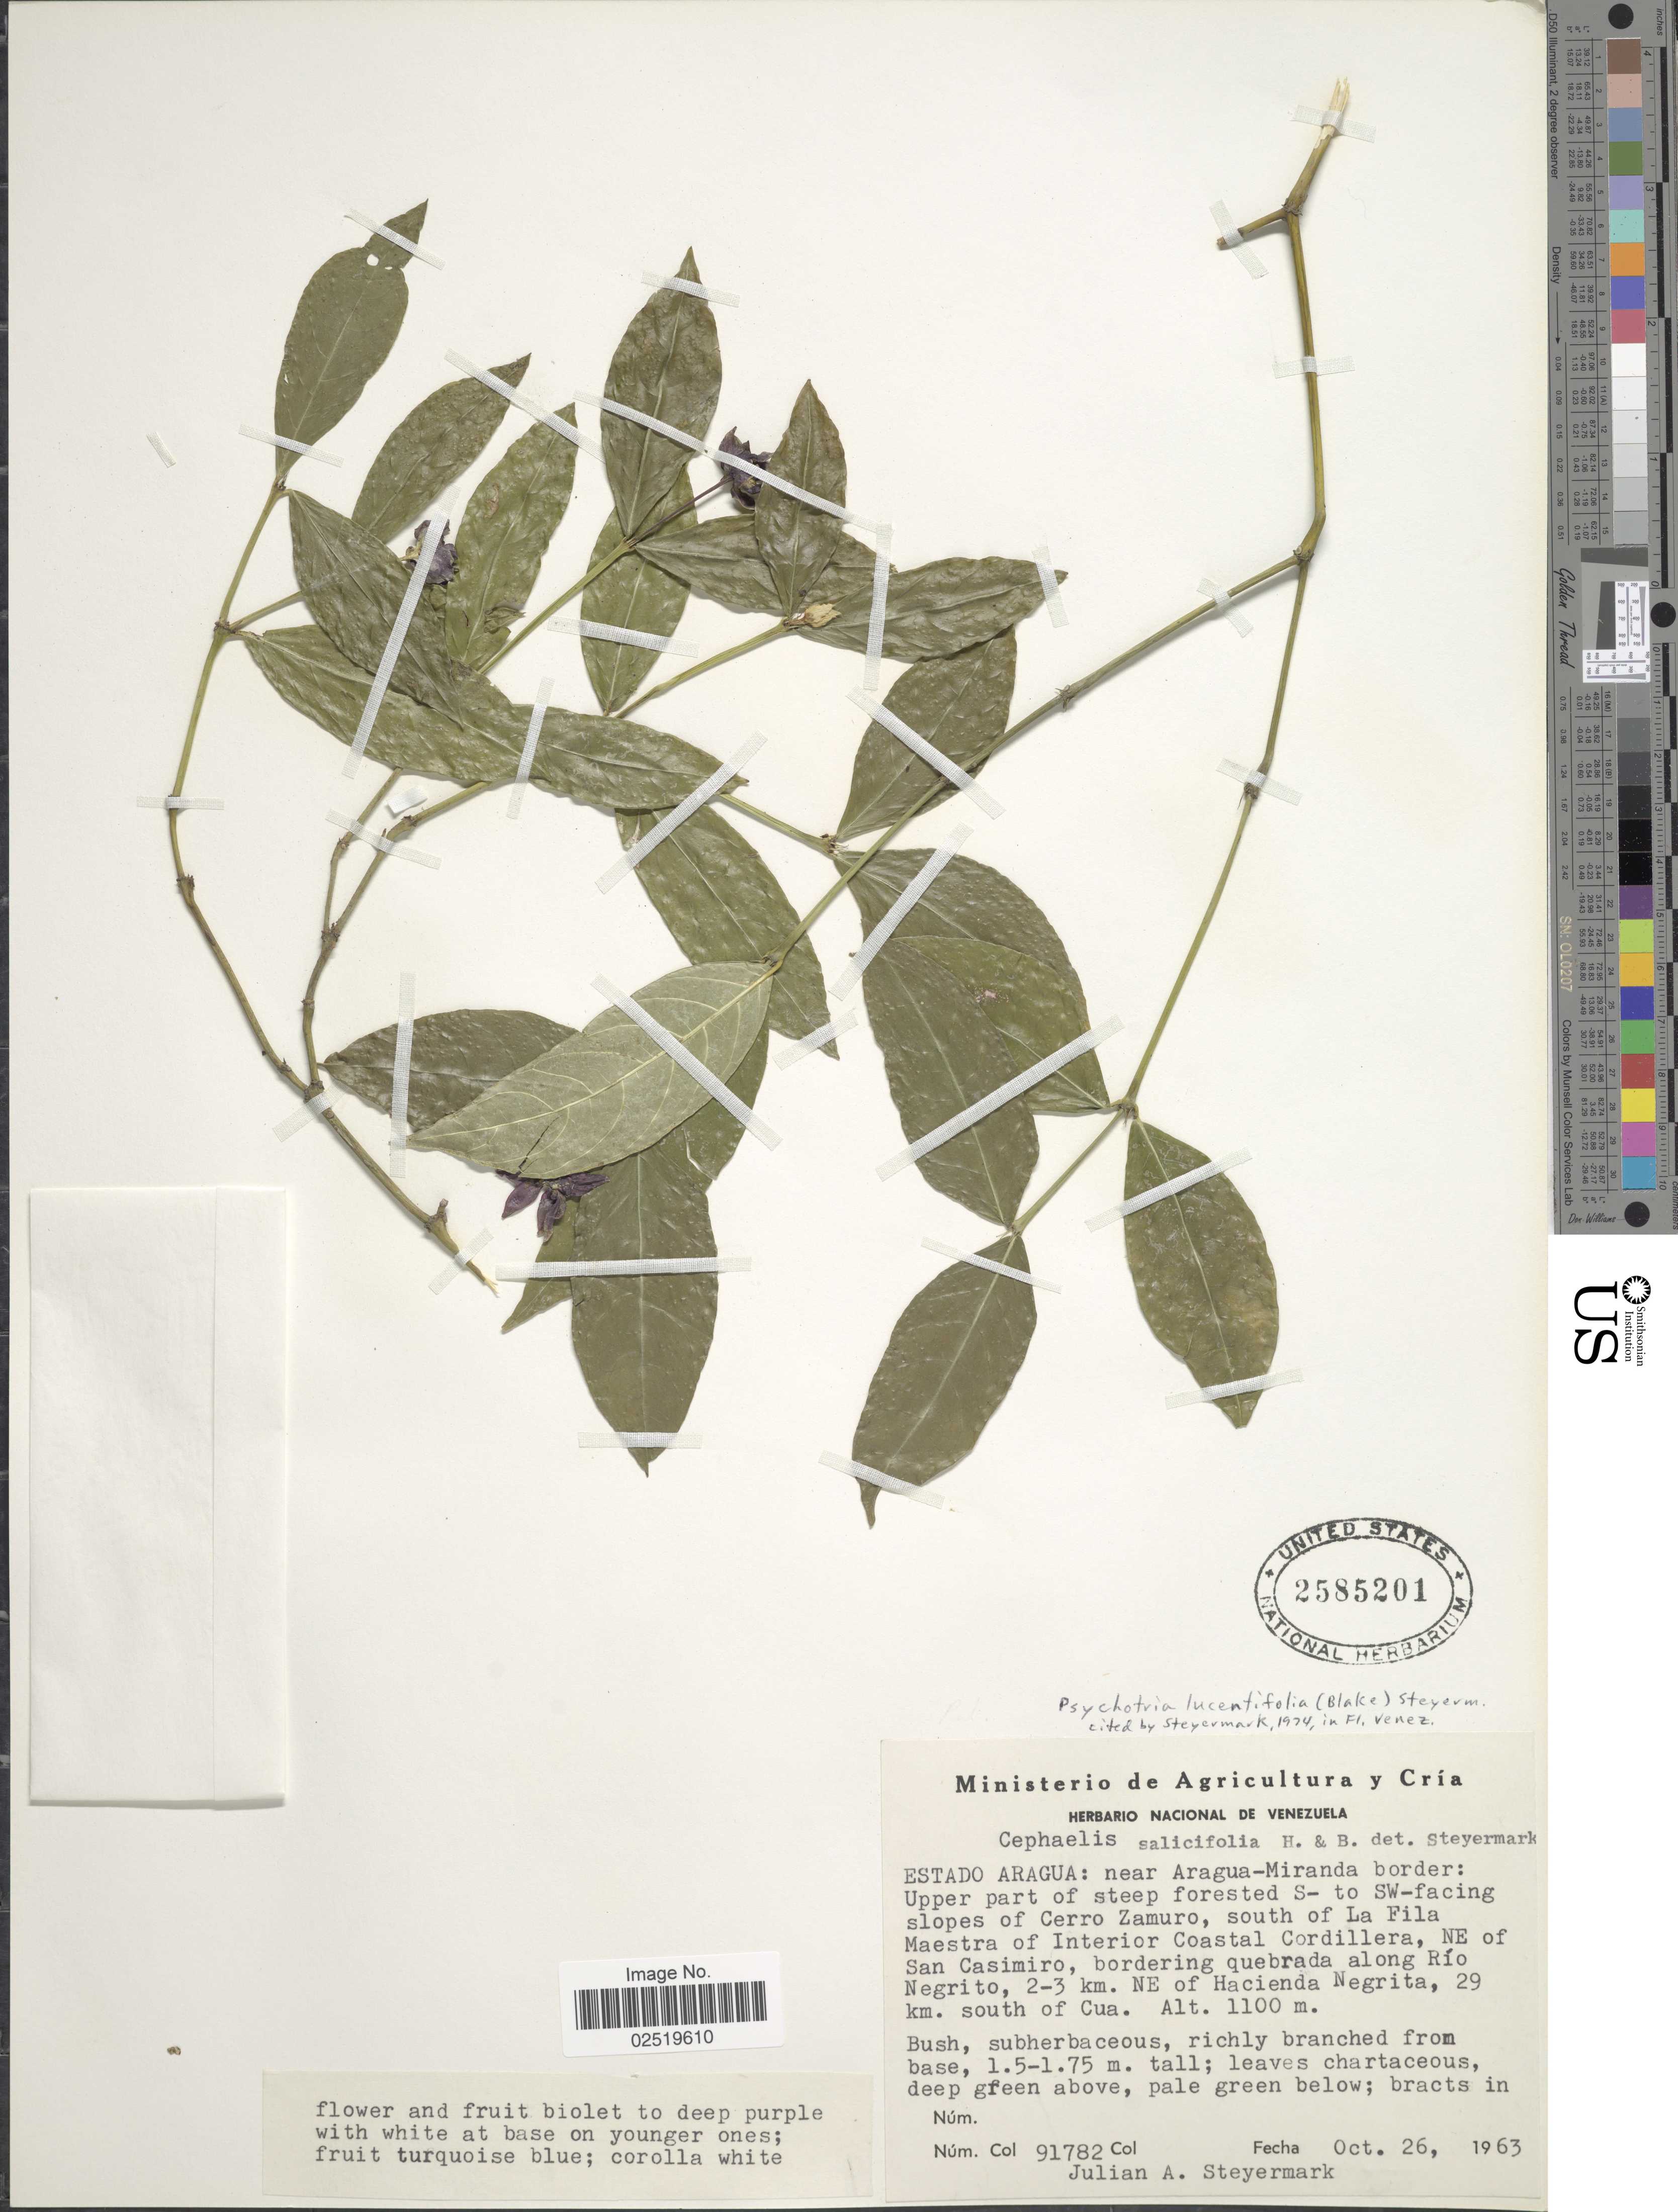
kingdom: Plantae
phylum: Tracheophyta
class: Magnoliopsida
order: Gentianales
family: Rubiaceae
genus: Psychotria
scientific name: Psychotria lucentifolia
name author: (S.F. Blake) Steyerm.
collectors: J. Steyermark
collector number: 91782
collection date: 1963-10-26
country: Venezuela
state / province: Aragua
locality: Near Aragua-Miranda border: Upper part of steep forested S- to SW-facing slopes of Cerro Zamuro, south of La Fila Maestra of Interior Coastal Cordillera, NE of San Casimiro, bordering quebrada along Rio Negrito, 2-3 km. NE of Hacienda Negrita, 29 km. south of Cua.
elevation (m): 1100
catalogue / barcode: US 2585201